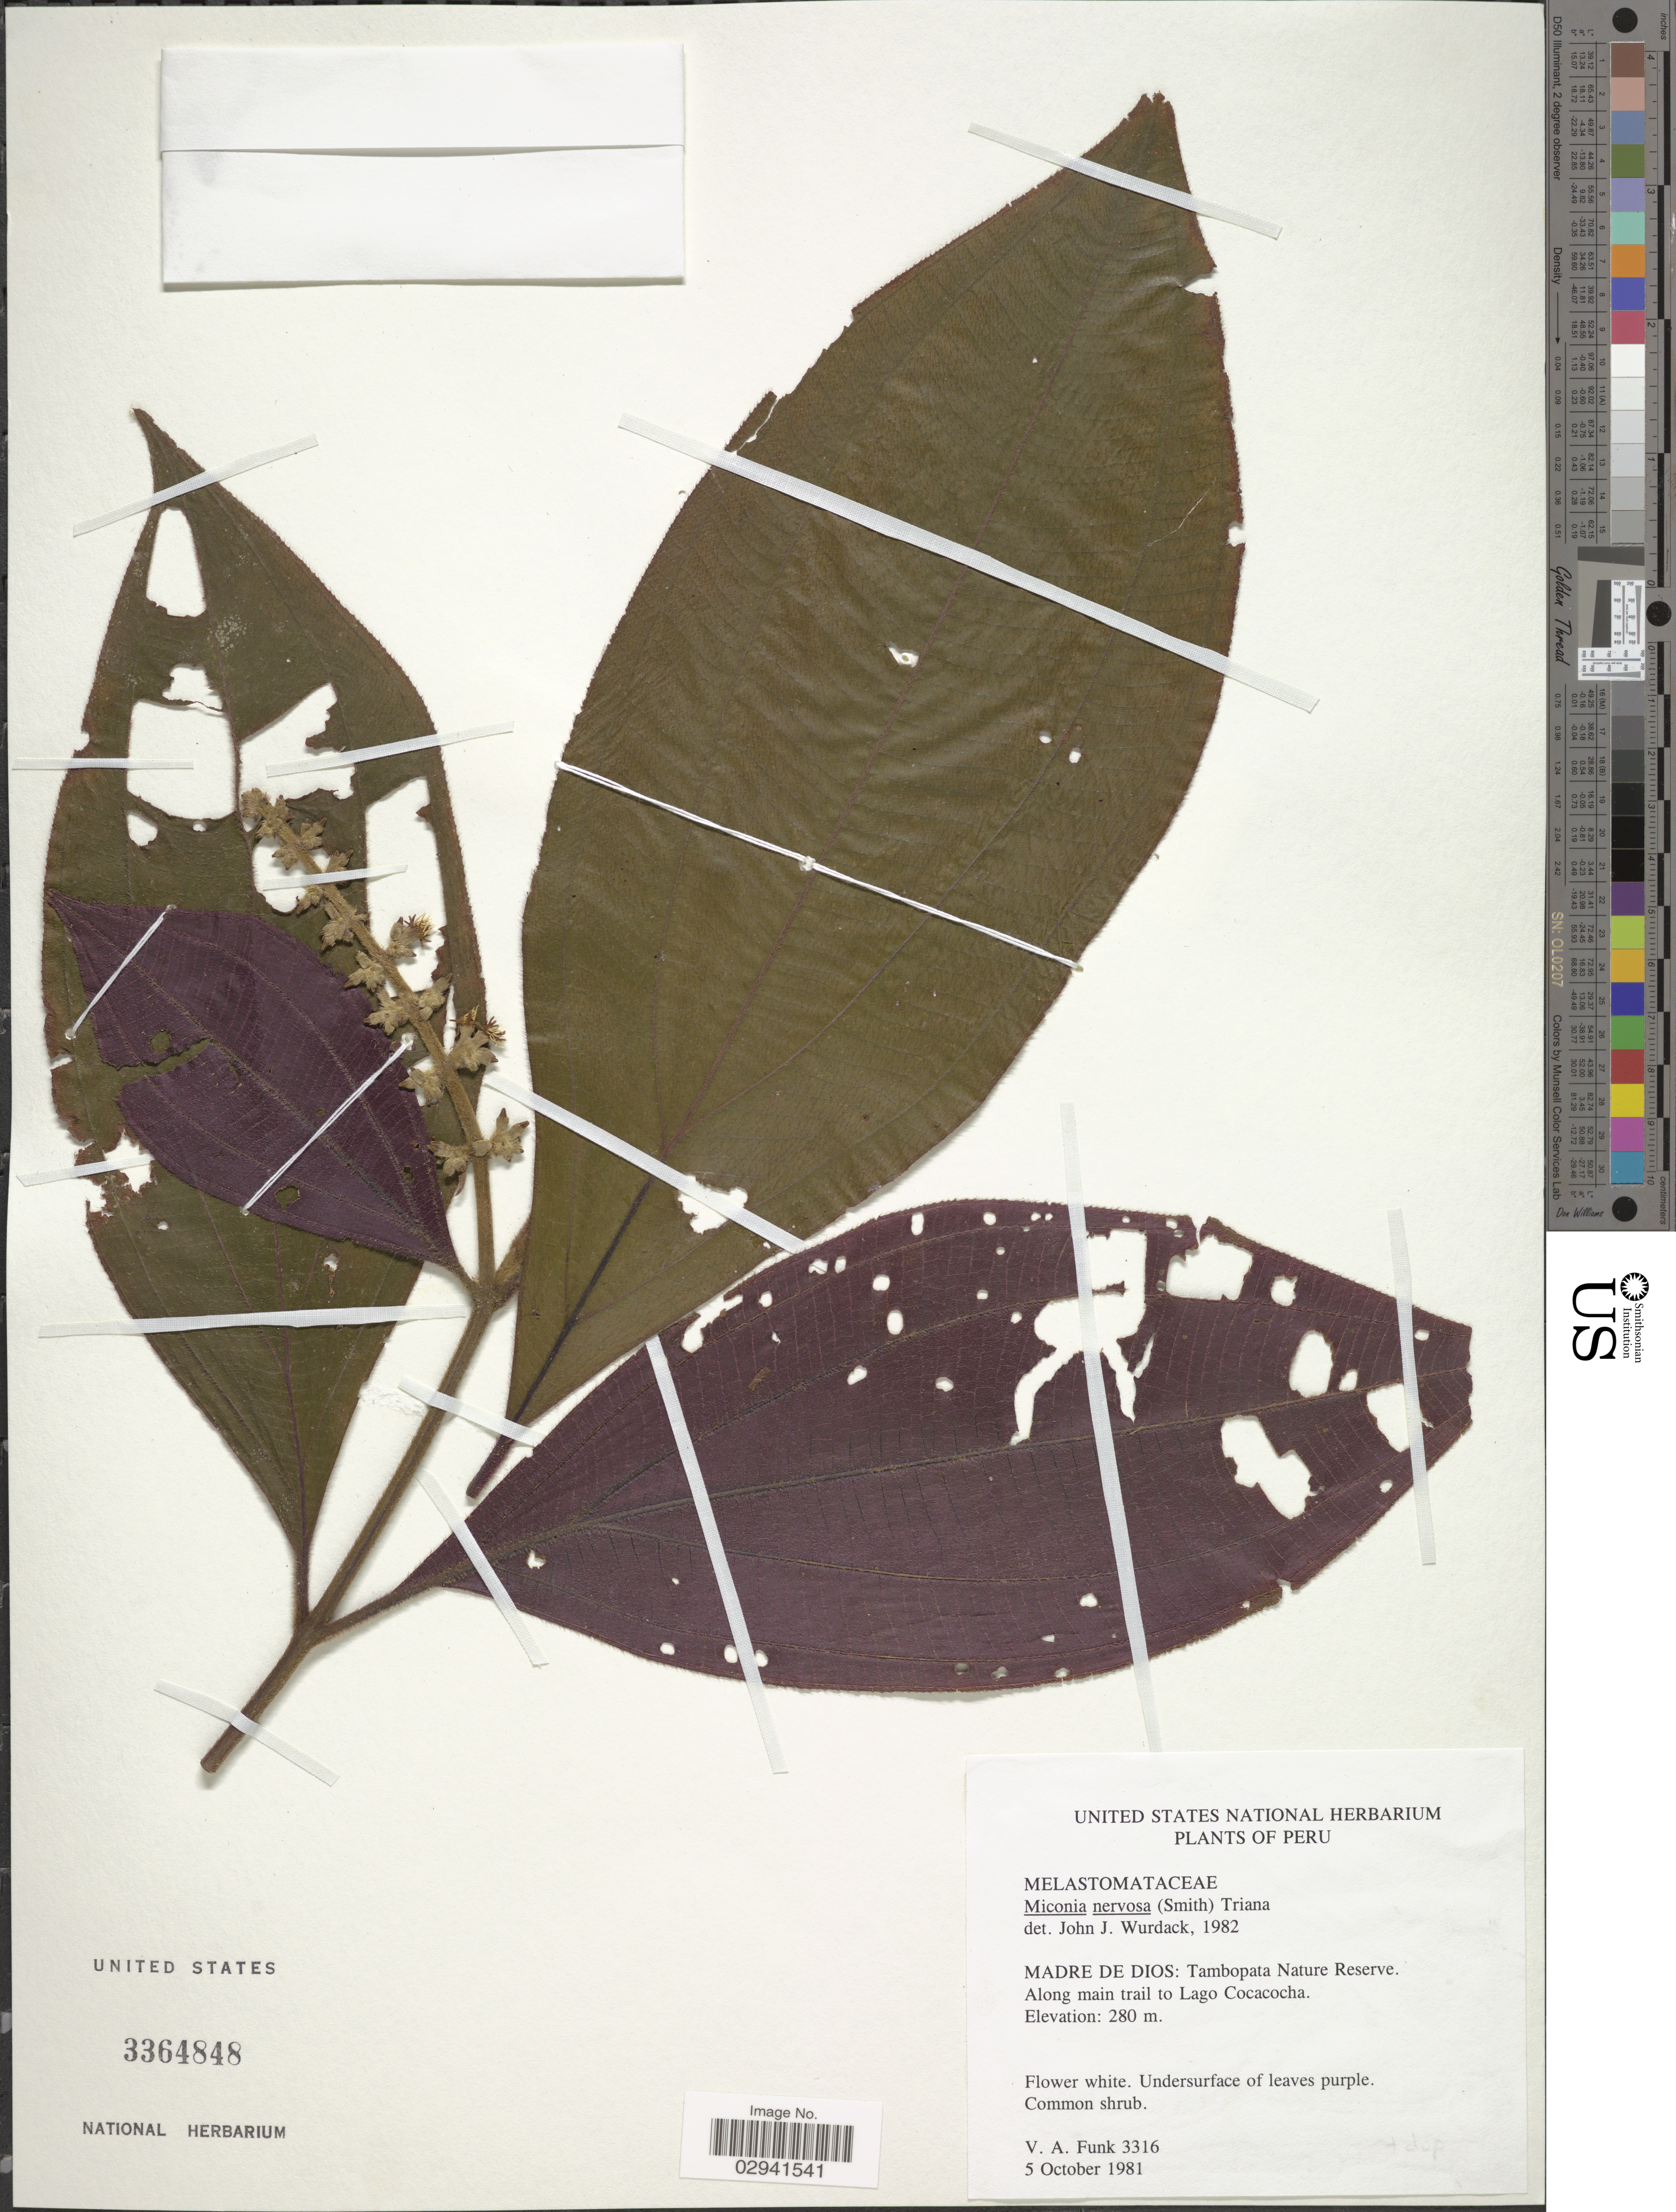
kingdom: Plantae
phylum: Tracheophyta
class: Magnoliopsida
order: Myrtales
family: Melastomataceae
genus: Miconia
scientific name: Miconia nervosa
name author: (Sm.) Triana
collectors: V. Funk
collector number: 3316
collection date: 1981-10-05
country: Peru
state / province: Madre de Dios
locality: Tambopata Nature Reserve. Along main trail to Lago Cocacocha.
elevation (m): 280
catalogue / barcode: US 3364848